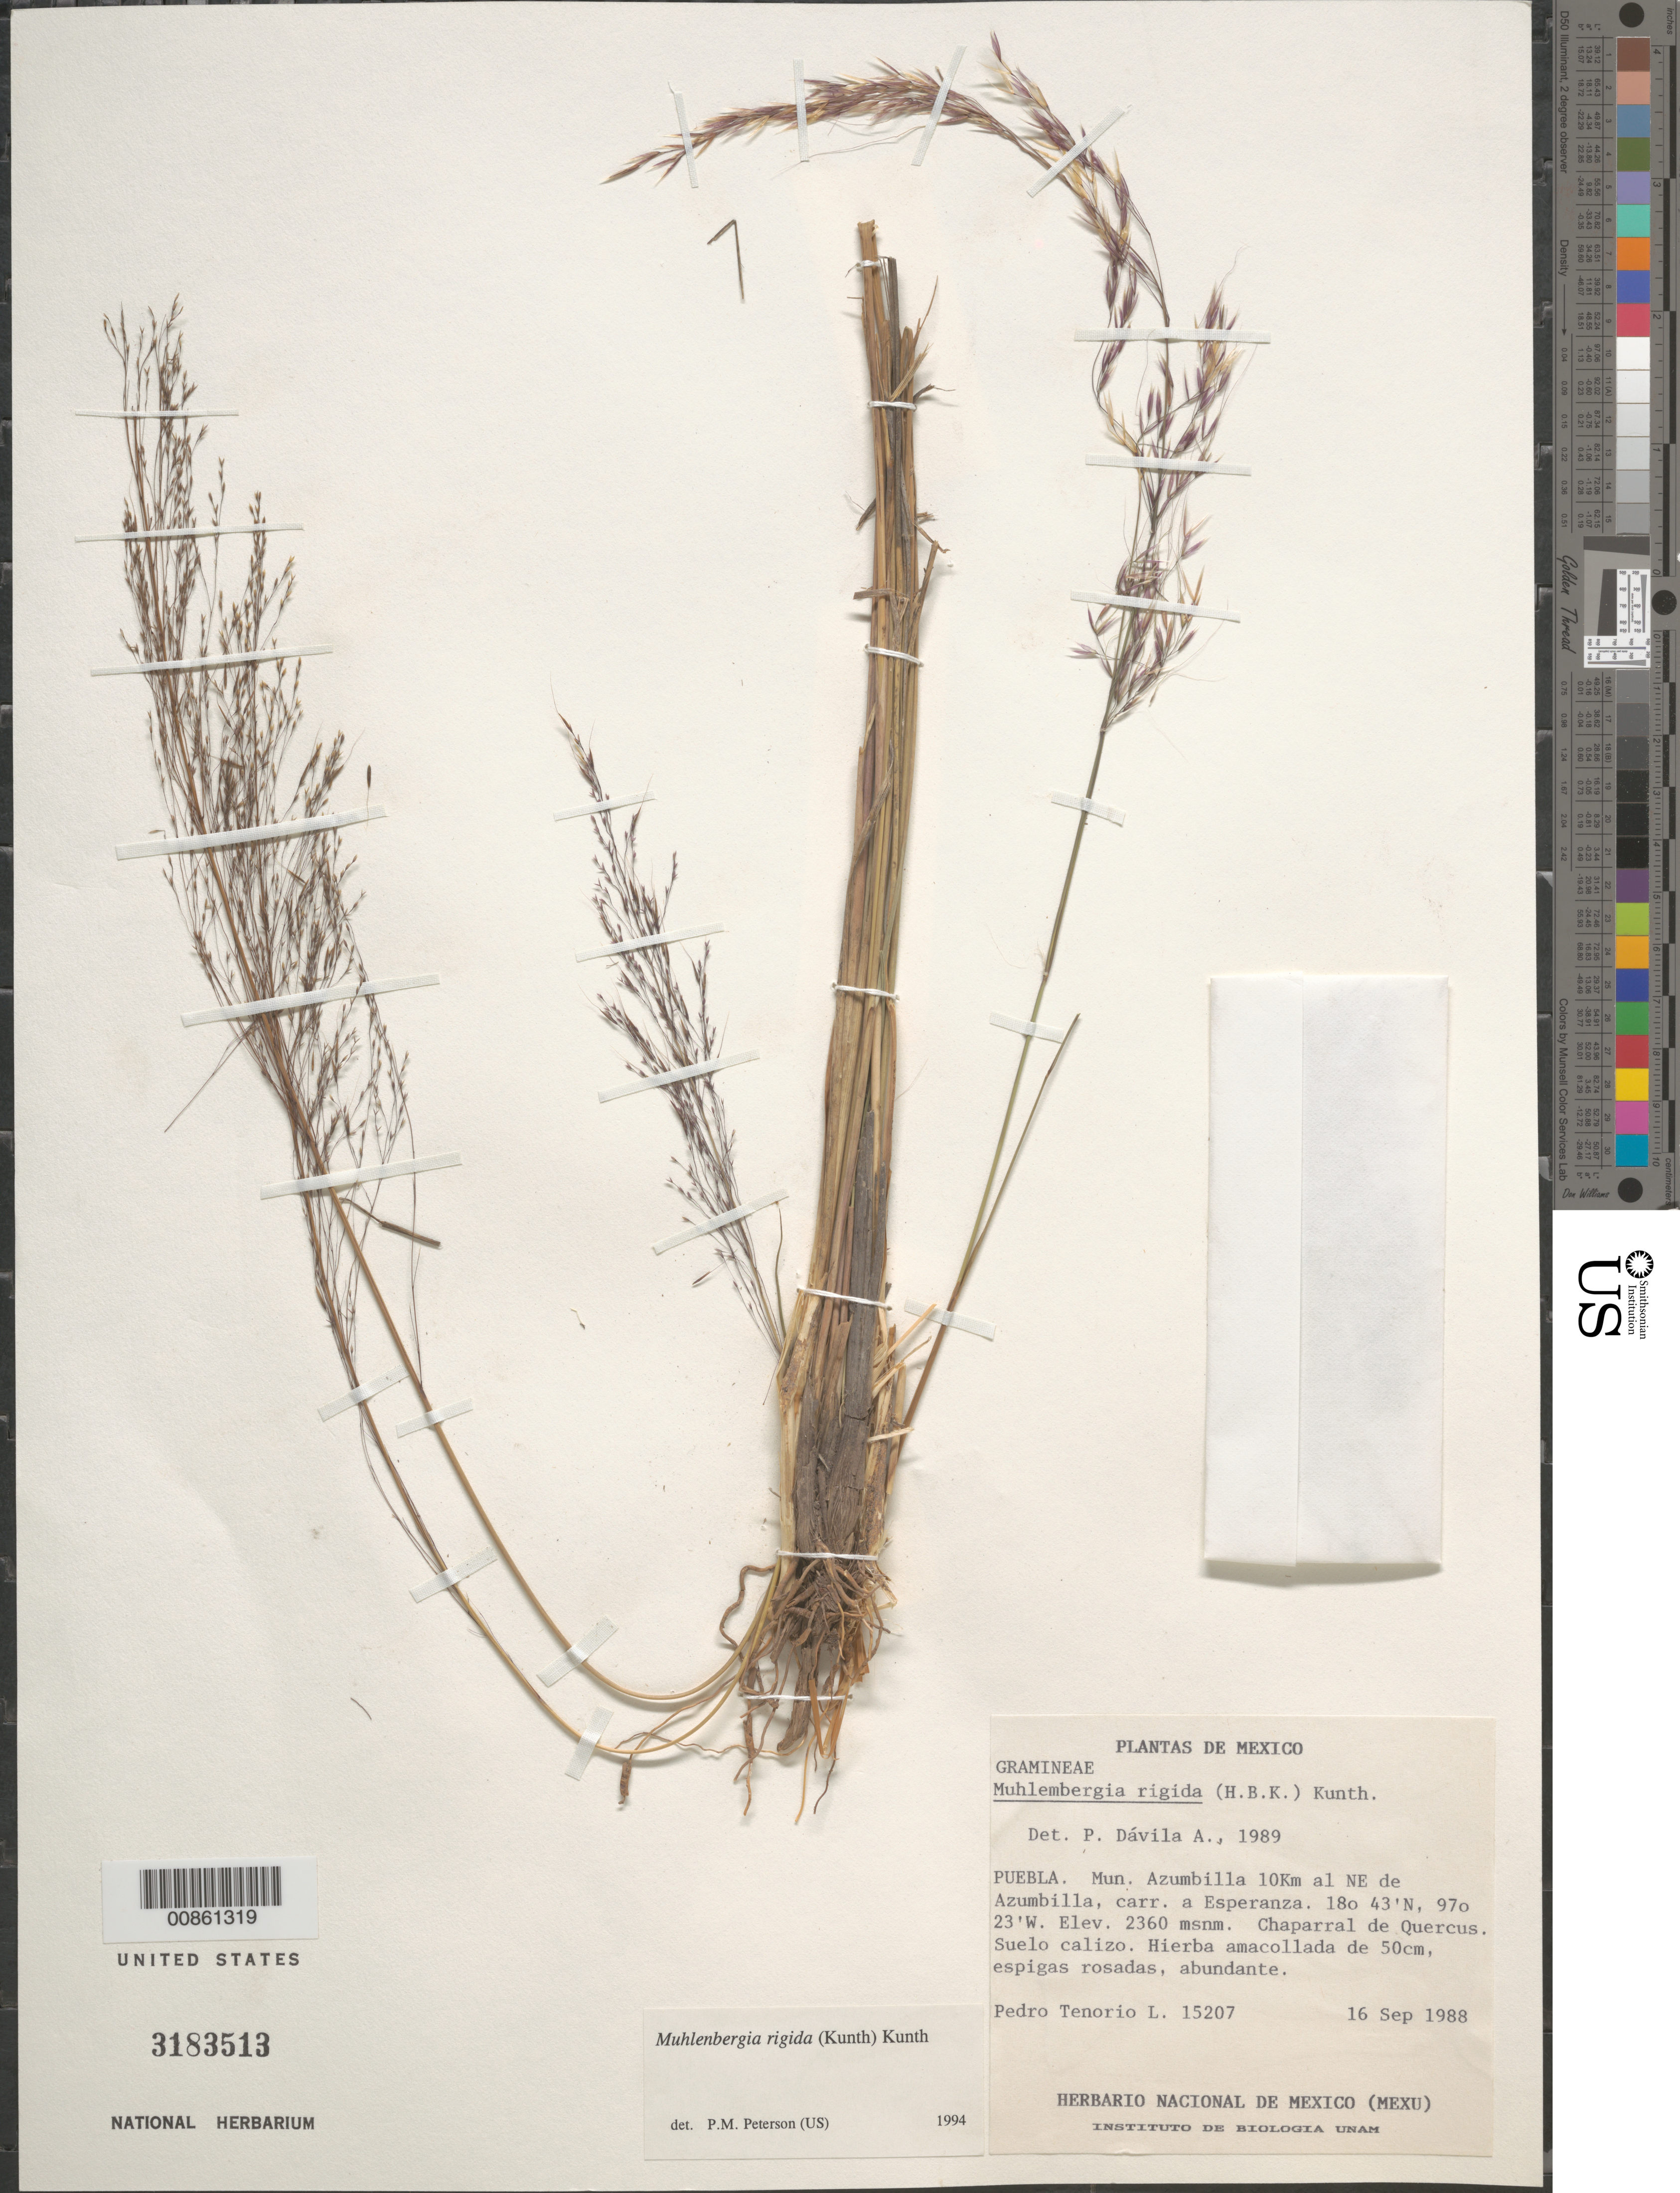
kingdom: Plantae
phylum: Tracheophyta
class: Liliopsida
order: Poales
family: Poaceae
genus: Muhlenbergia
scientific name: Muhlenbergia rigida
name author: (Kunth) Kunth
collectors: P. Tenorio L.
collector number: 15207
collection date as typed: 16 Sep 1988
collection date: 1988-09-16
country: Mexico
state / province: Puebla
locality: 10 km al NE de Azumbilla, carrera Esperanza, Pue.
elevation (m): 2360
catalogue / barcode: US 3183513